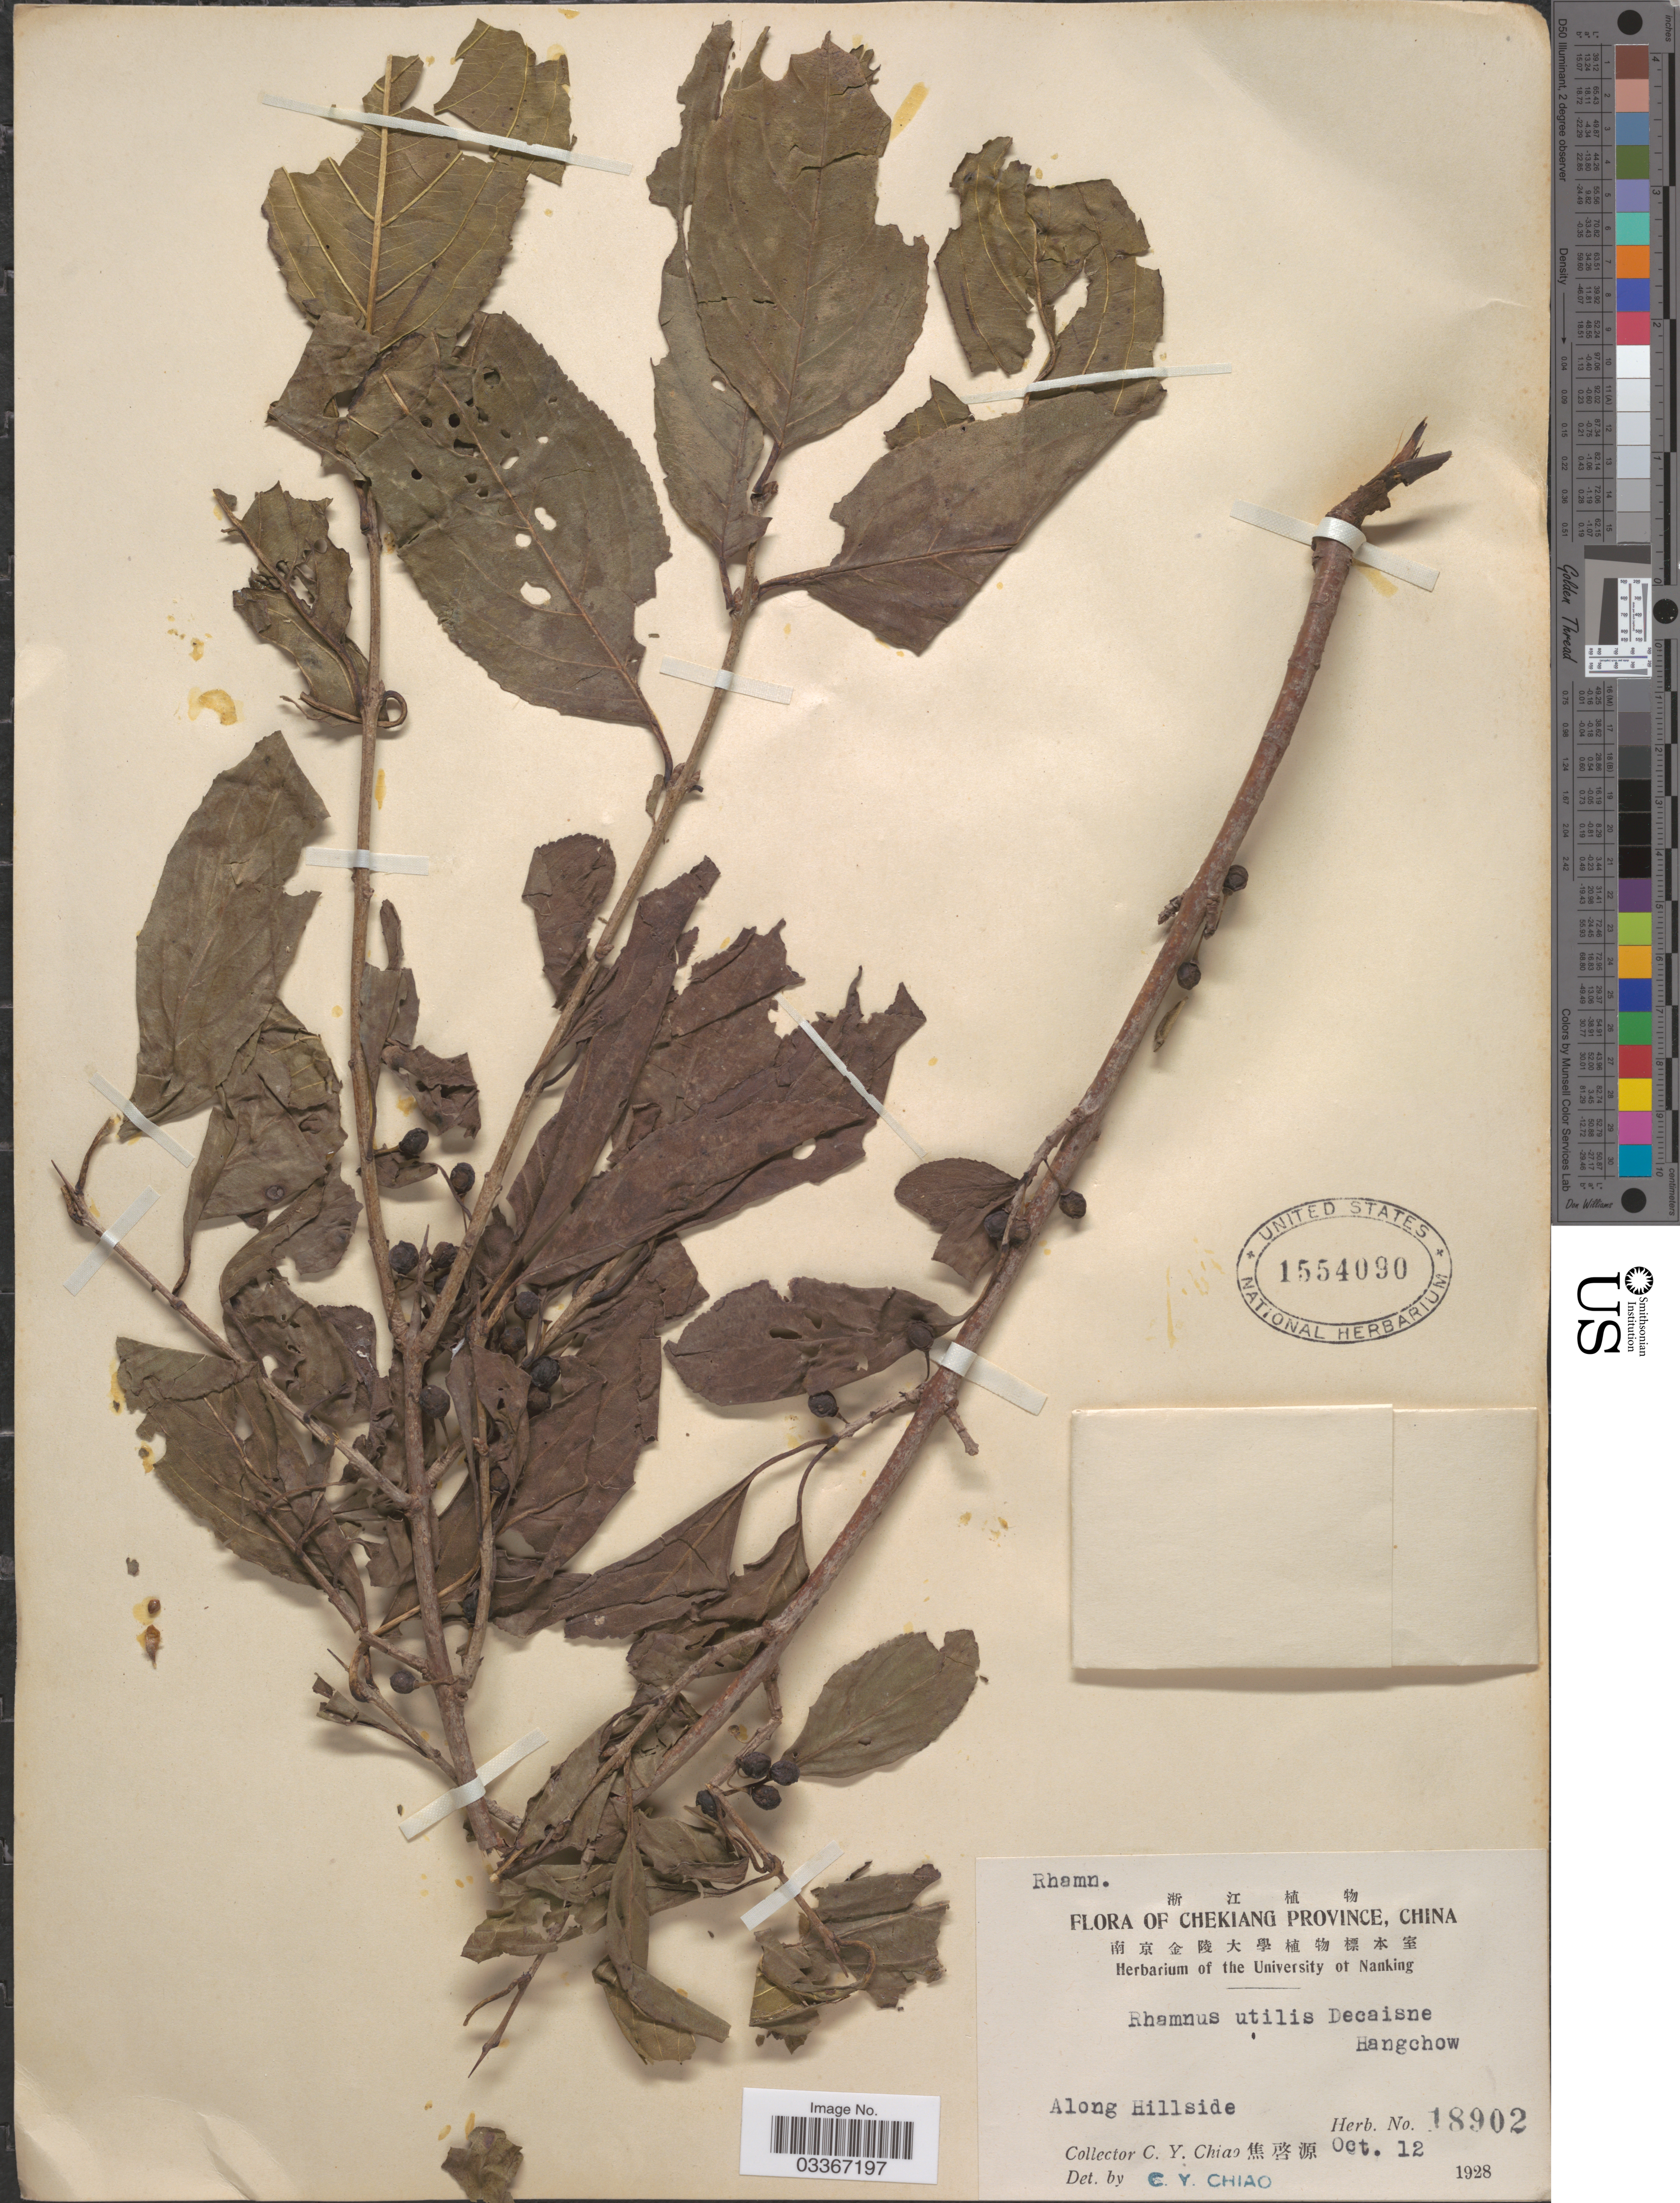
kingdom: Plantae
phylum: Tracheophyta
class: Magnoliopsida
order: Rosales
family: Rhamnaceae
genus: Rhamnus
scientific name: Rhamnus utilis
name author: Decne.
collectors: C. Y. Chiao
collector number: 18902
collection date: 1928-10-12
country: China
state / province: Zhejiang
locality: Chekiang Province. Hangchow. Along Hillside.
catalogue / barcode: US 1554090